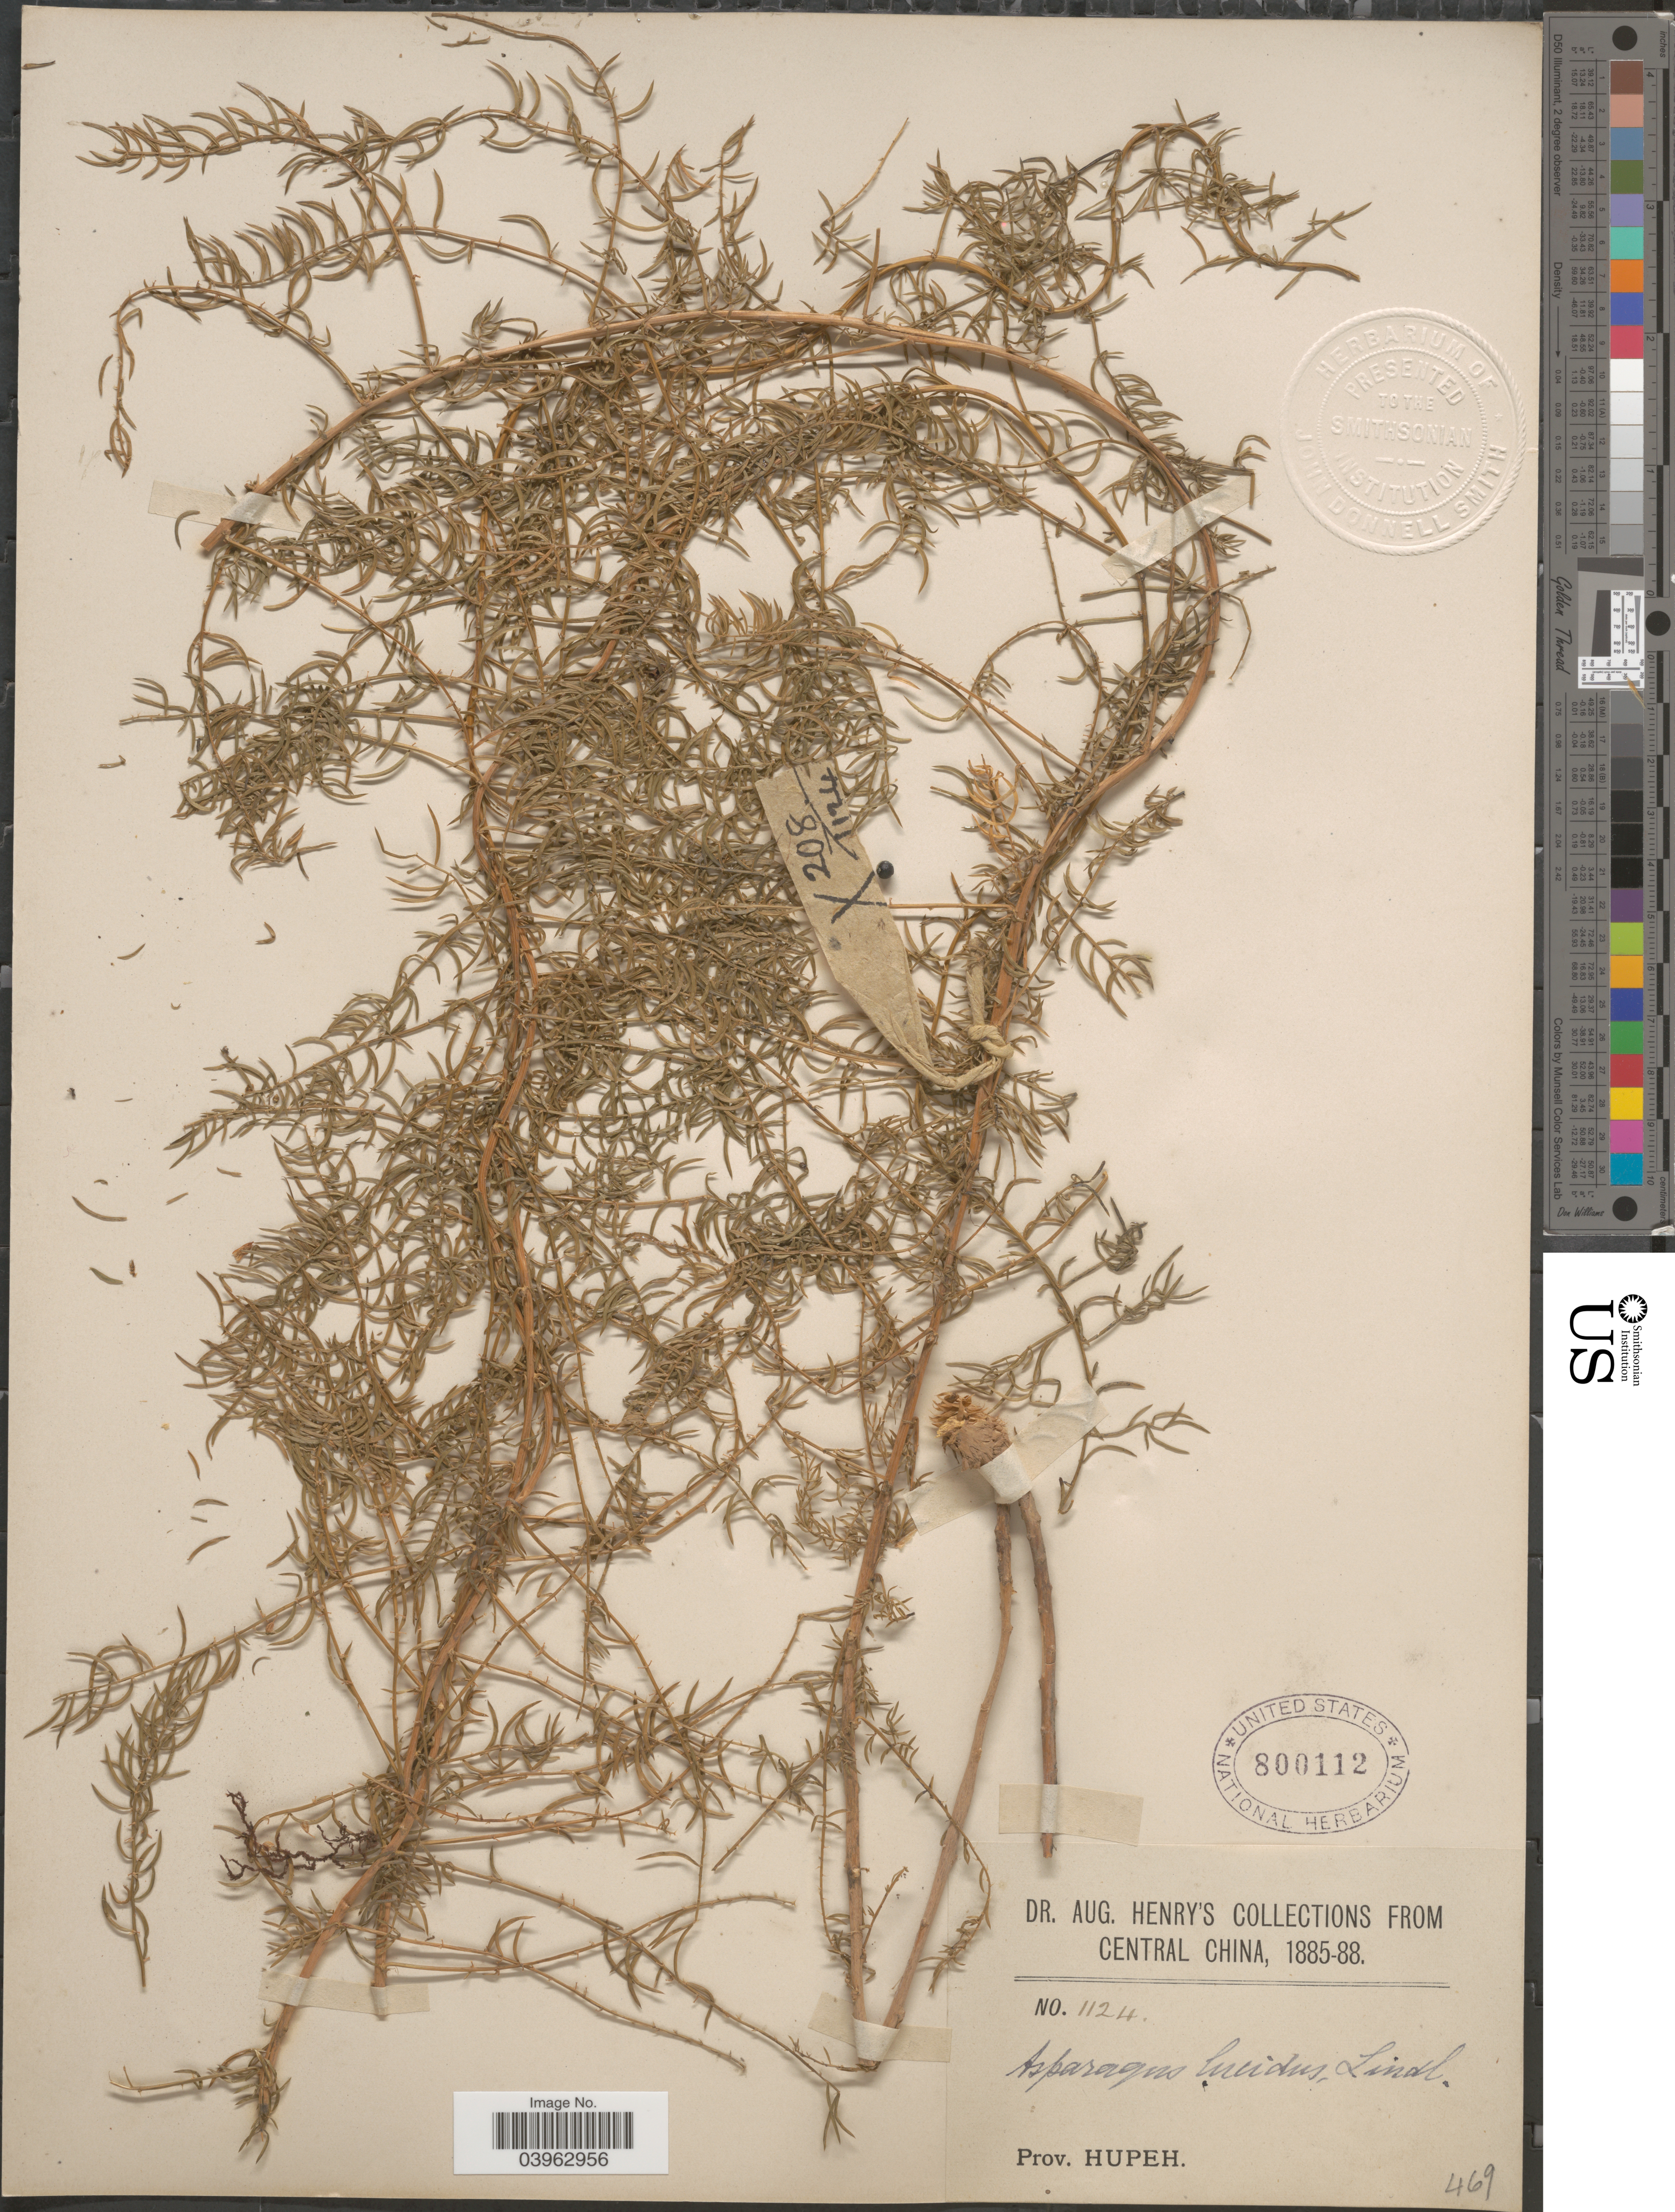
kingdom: Plantae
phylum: Tracheophyta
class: Liliopsida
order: Asparagales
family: Asparagaceae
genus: Asparagus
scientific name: Asparagus lucidus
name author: Lindl.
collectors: A. Henry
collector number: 1124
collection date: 1885/1888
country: China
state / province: Hubei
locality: Central China. Prov. Hupeh.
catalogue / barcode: US 800112